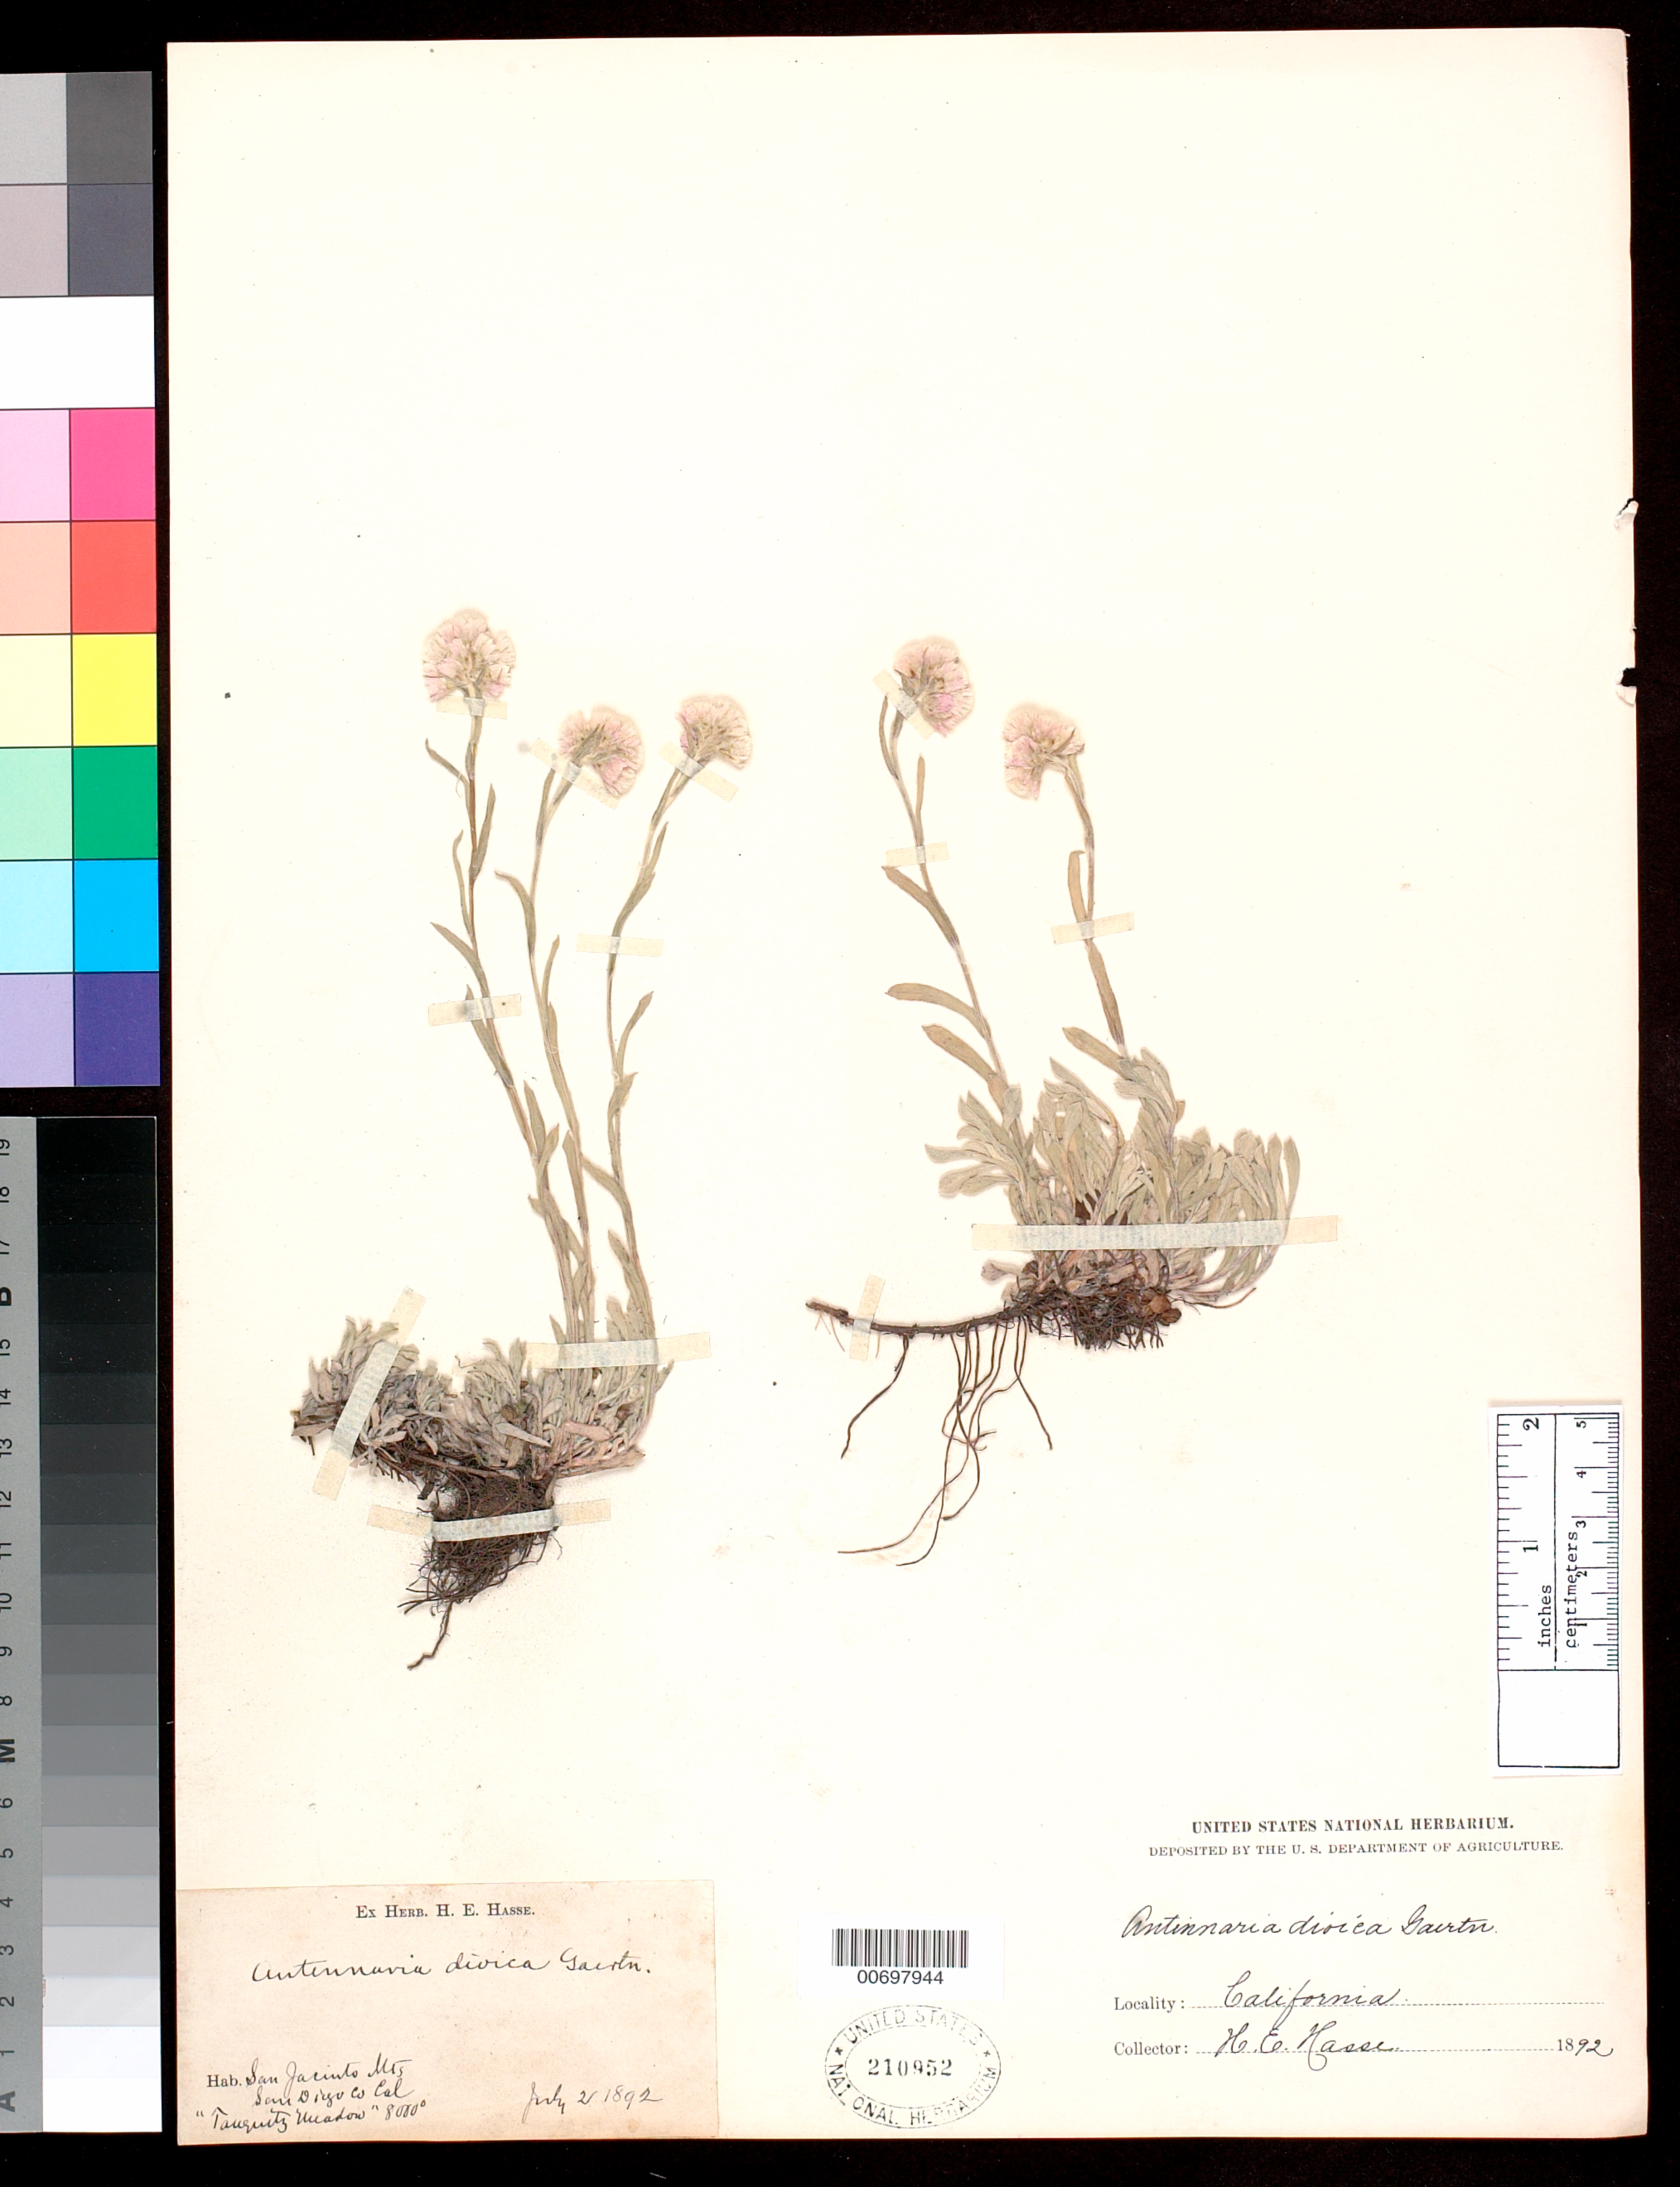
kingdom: Plantae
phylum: Tracheophyta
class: Magnoliopsida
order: Asterales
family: Asteraceae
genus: Antennaria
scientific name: Antennaria speciosa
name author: E.E. Nelson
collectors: H. E. Hasse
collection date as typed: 02 Jul 1892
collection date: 1892-07-02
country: United States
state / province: California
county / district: Riverside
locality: San Jacinto Mts., "Tauquitz Meadow"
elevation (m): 2438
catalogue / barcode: US 210952